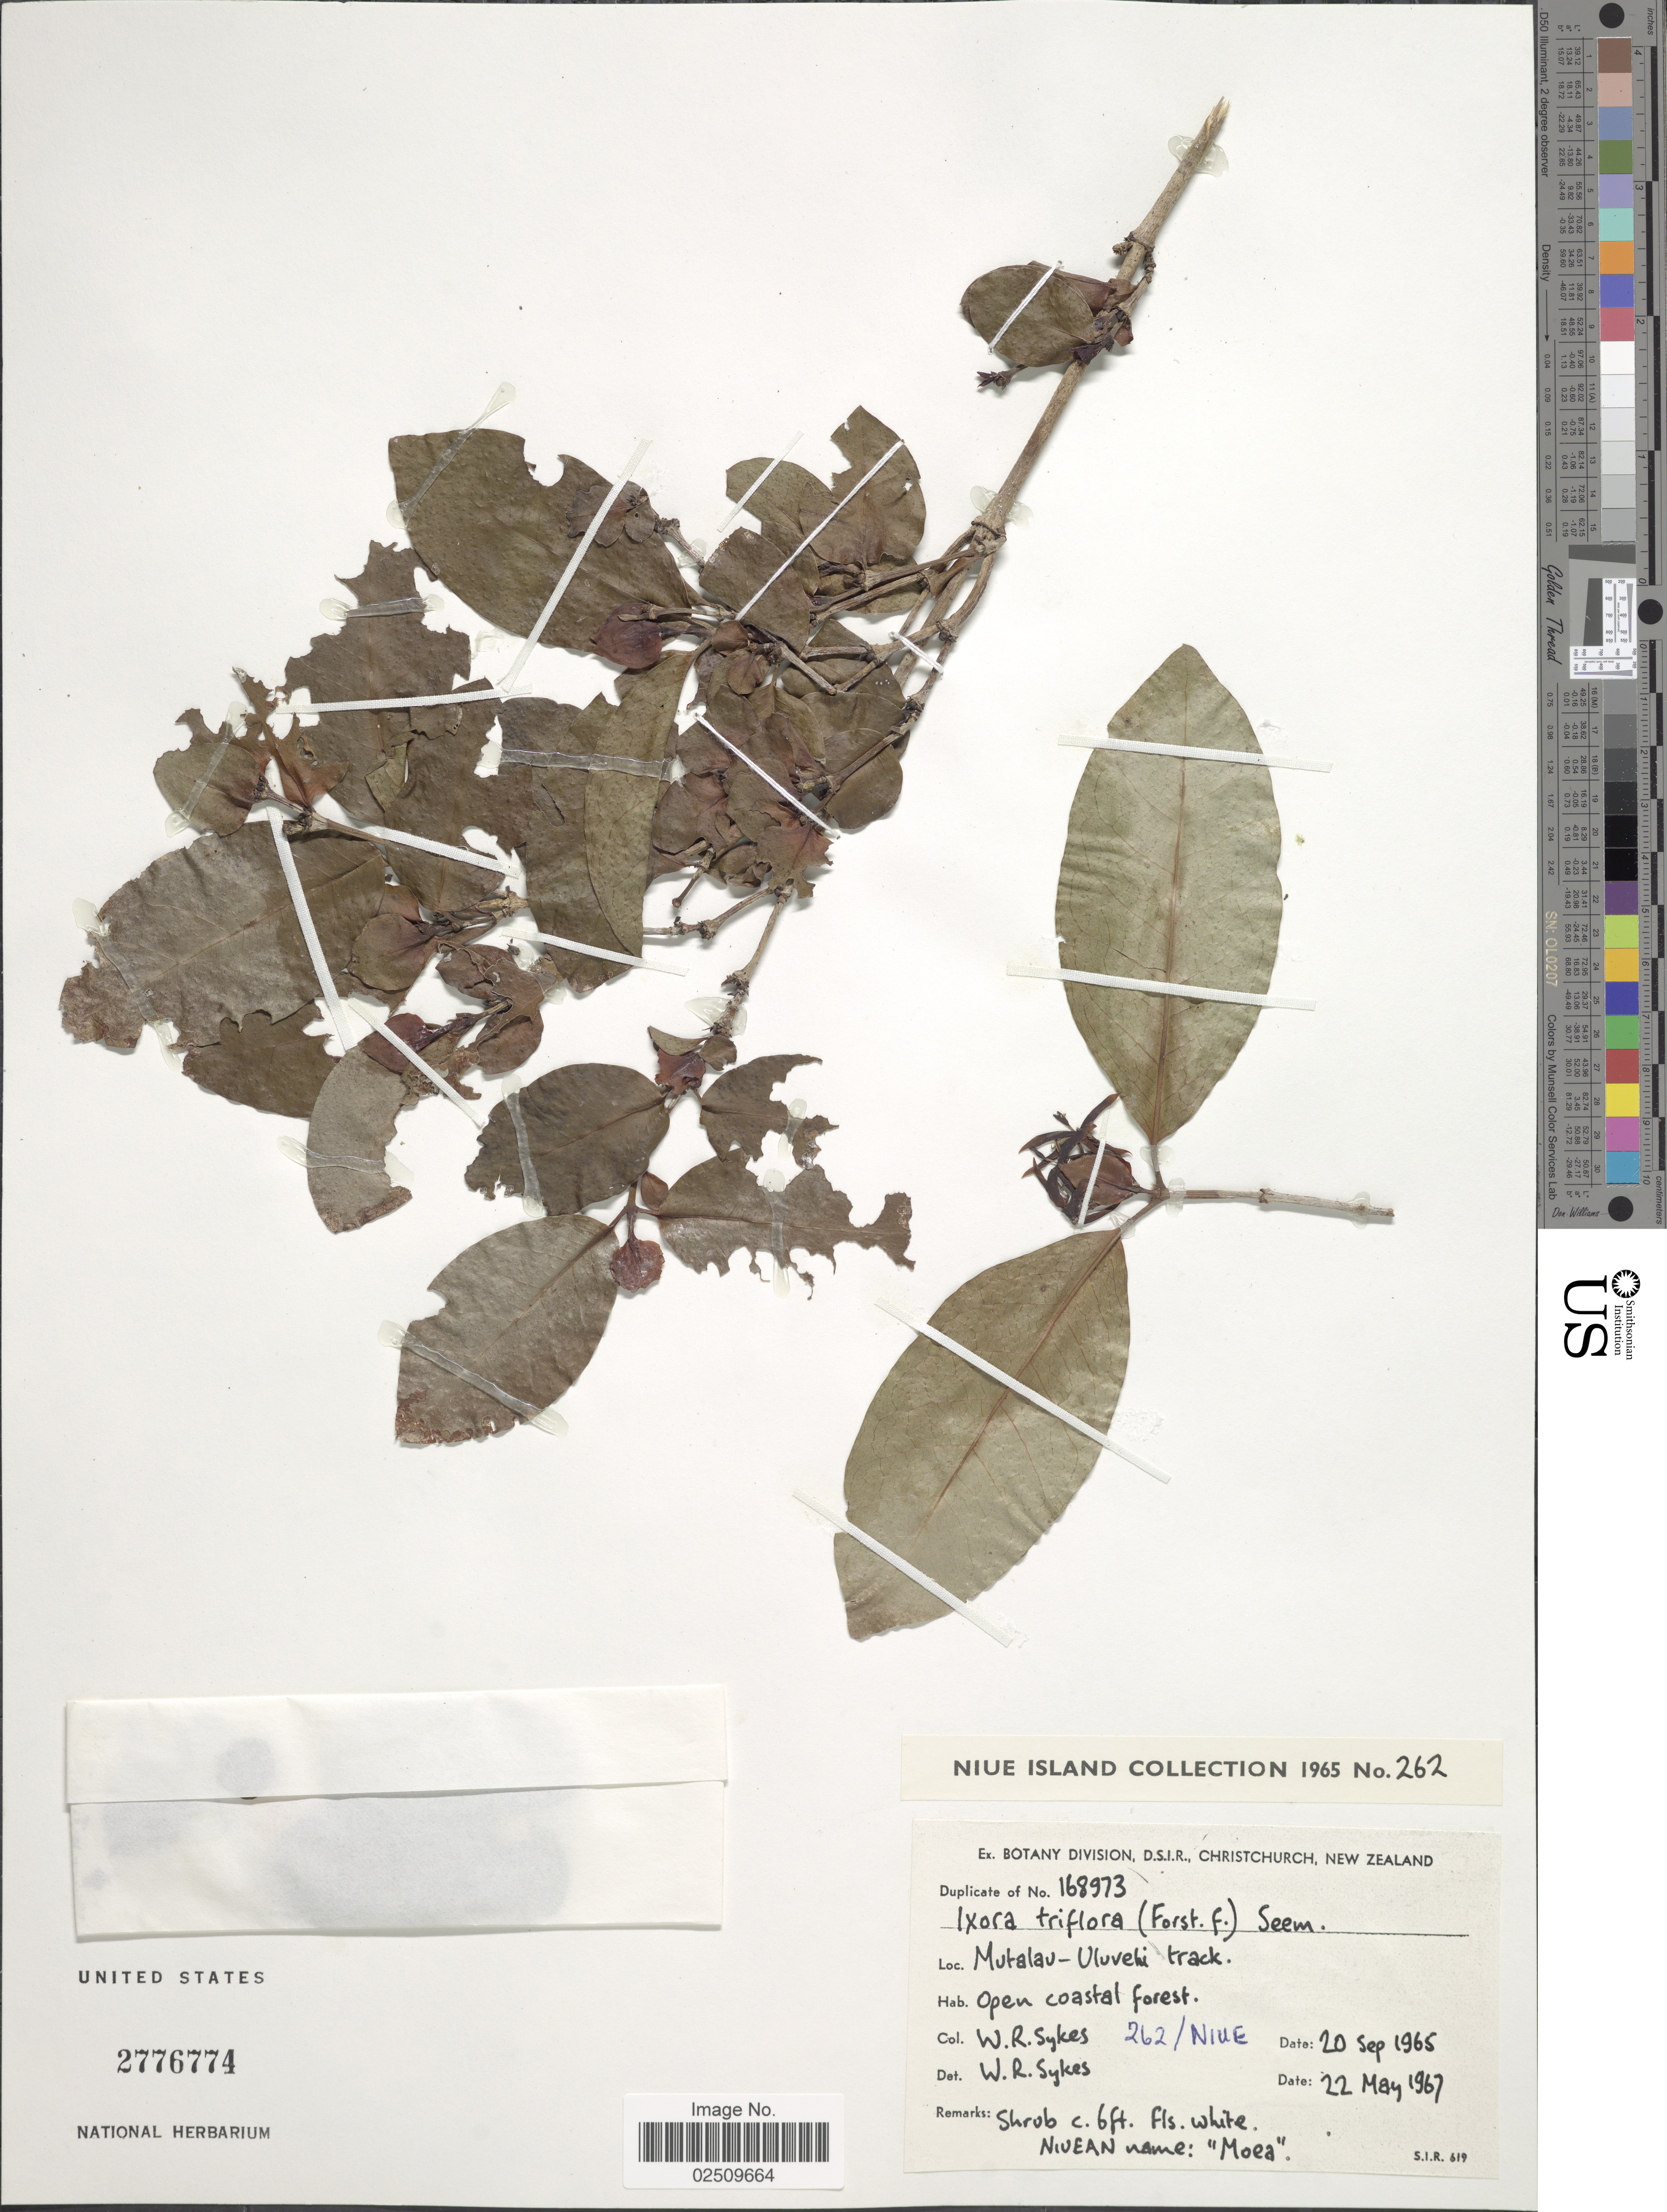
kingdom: Plantae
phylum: Tracheophyta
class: Magnoliopsida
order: Gentianales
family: Rubiaceae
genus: Ixora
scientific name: Ixora triflora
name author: (G. Forst.) Seem.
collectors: W. R. Sykes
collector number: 262/NIUE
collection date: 1965-09-20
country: Niue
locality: Mutalau-Uluvehi track, Open coastal forest.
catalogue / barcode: US 2776774